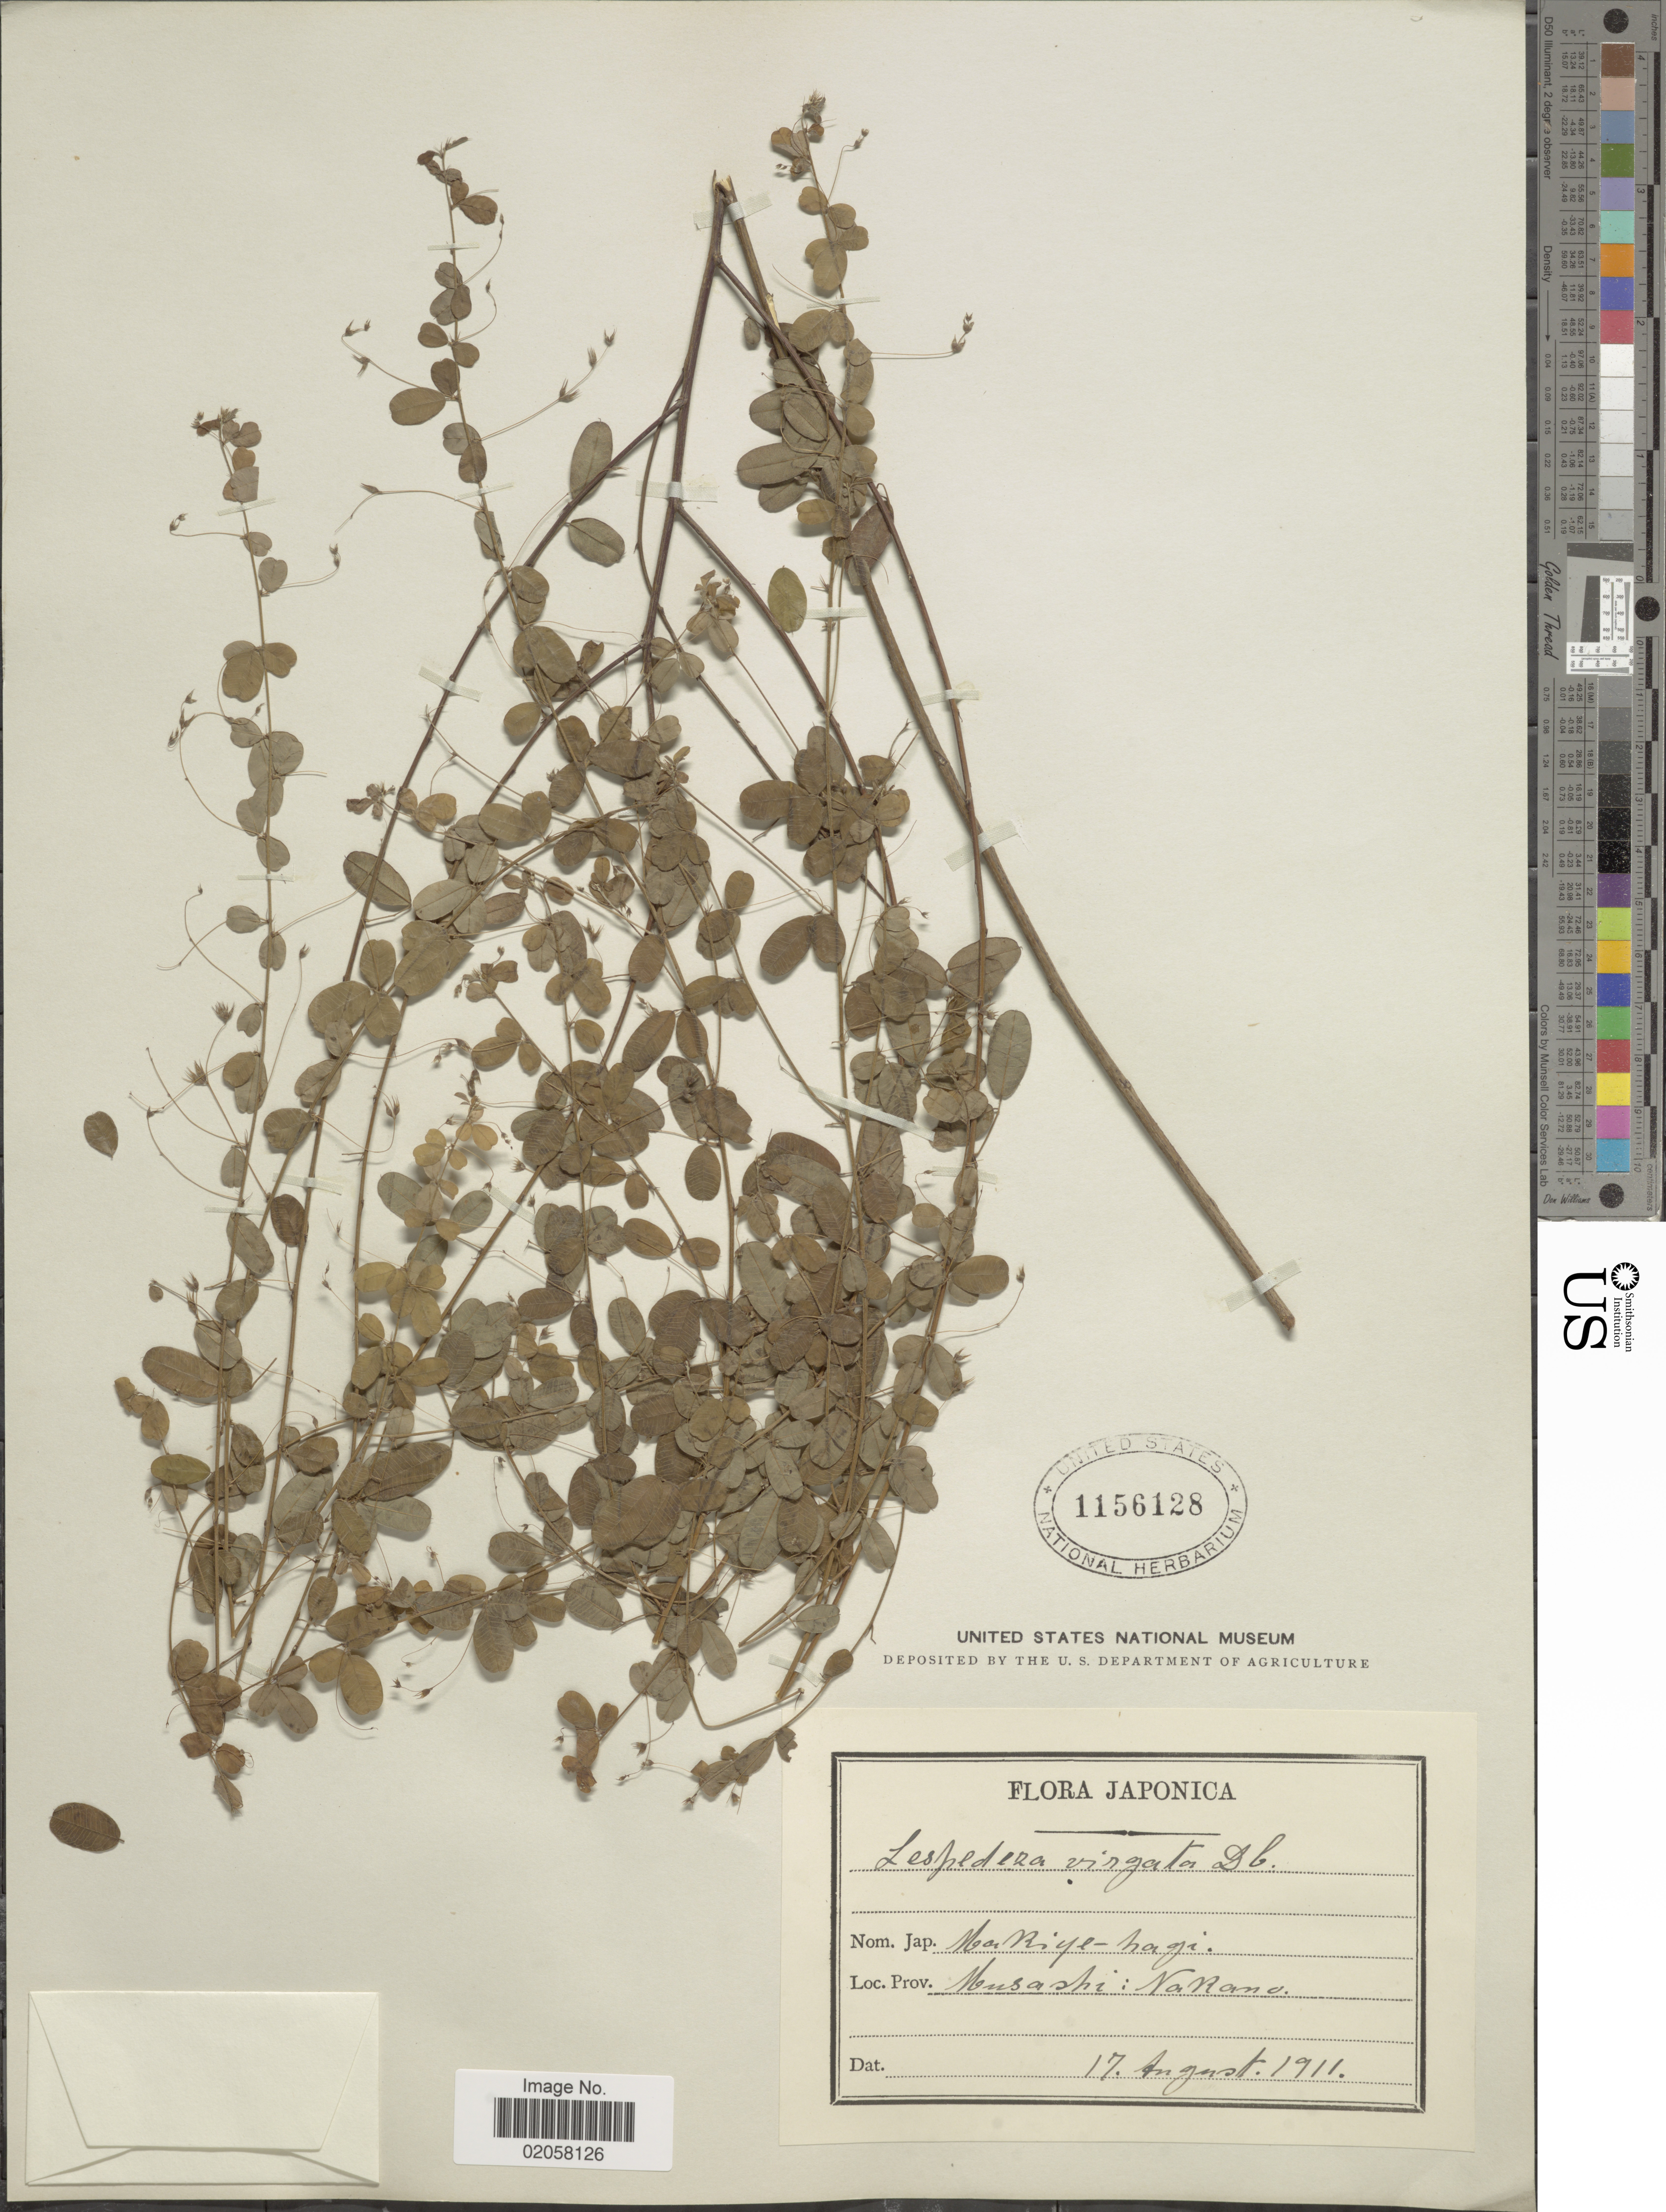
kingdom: Plantae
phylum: Tracheophyta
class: Magnoliopsida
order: Fabales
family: Fabaceae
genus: Lespedeza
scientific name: Lespedeza virgata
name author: (Thunb.) DC.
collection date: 1911-08-17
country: Japan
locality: Musashi: Nakano.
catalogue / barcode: US 1156128